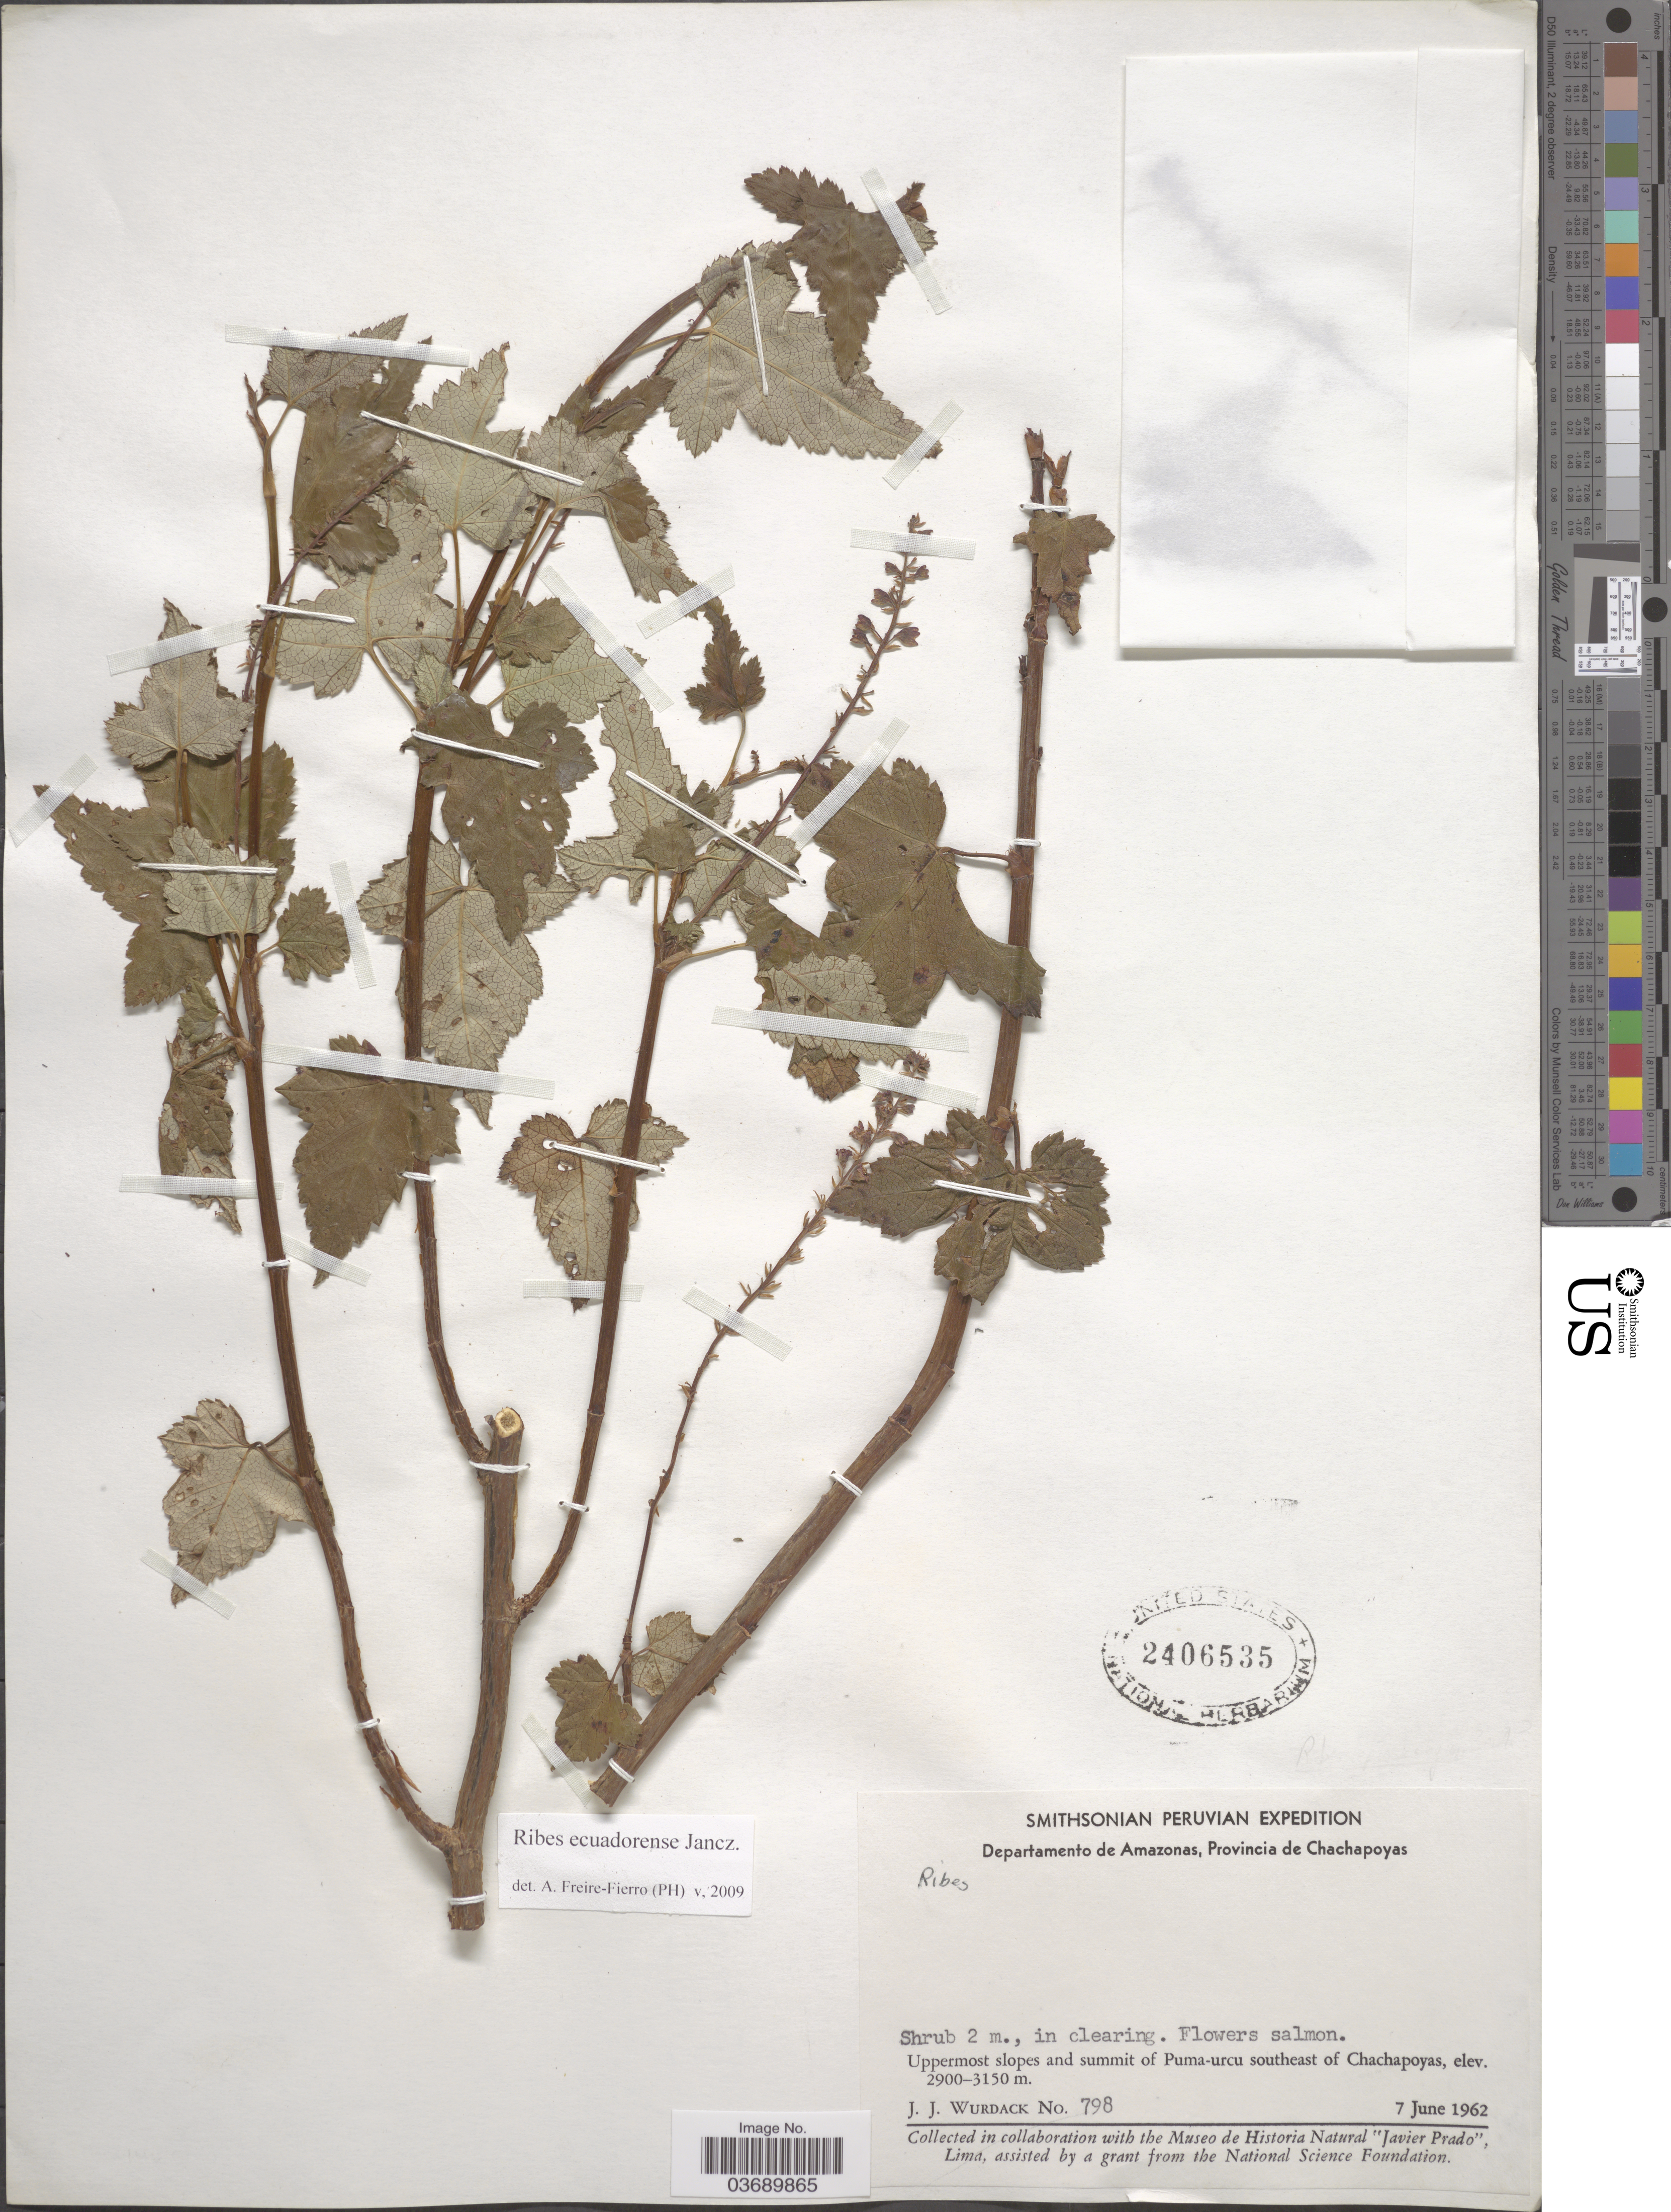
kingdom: Plantae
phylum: Tracheophyta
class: Magnoliopsida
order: Saxifragales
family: Grossulariaceae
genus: Ribes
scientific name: Ribes ecuadorense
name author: Jancz.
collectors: J. J. Wurdack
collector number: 798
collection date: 1962-06-07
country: Peru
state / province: Amazonas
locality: Departamento de Amazonas, Provincia de Chachapoyas. Uppermost slopes and summit of Puma-urcu southeast of Chachapoyas.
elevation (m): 2900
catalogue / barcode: US 2406535